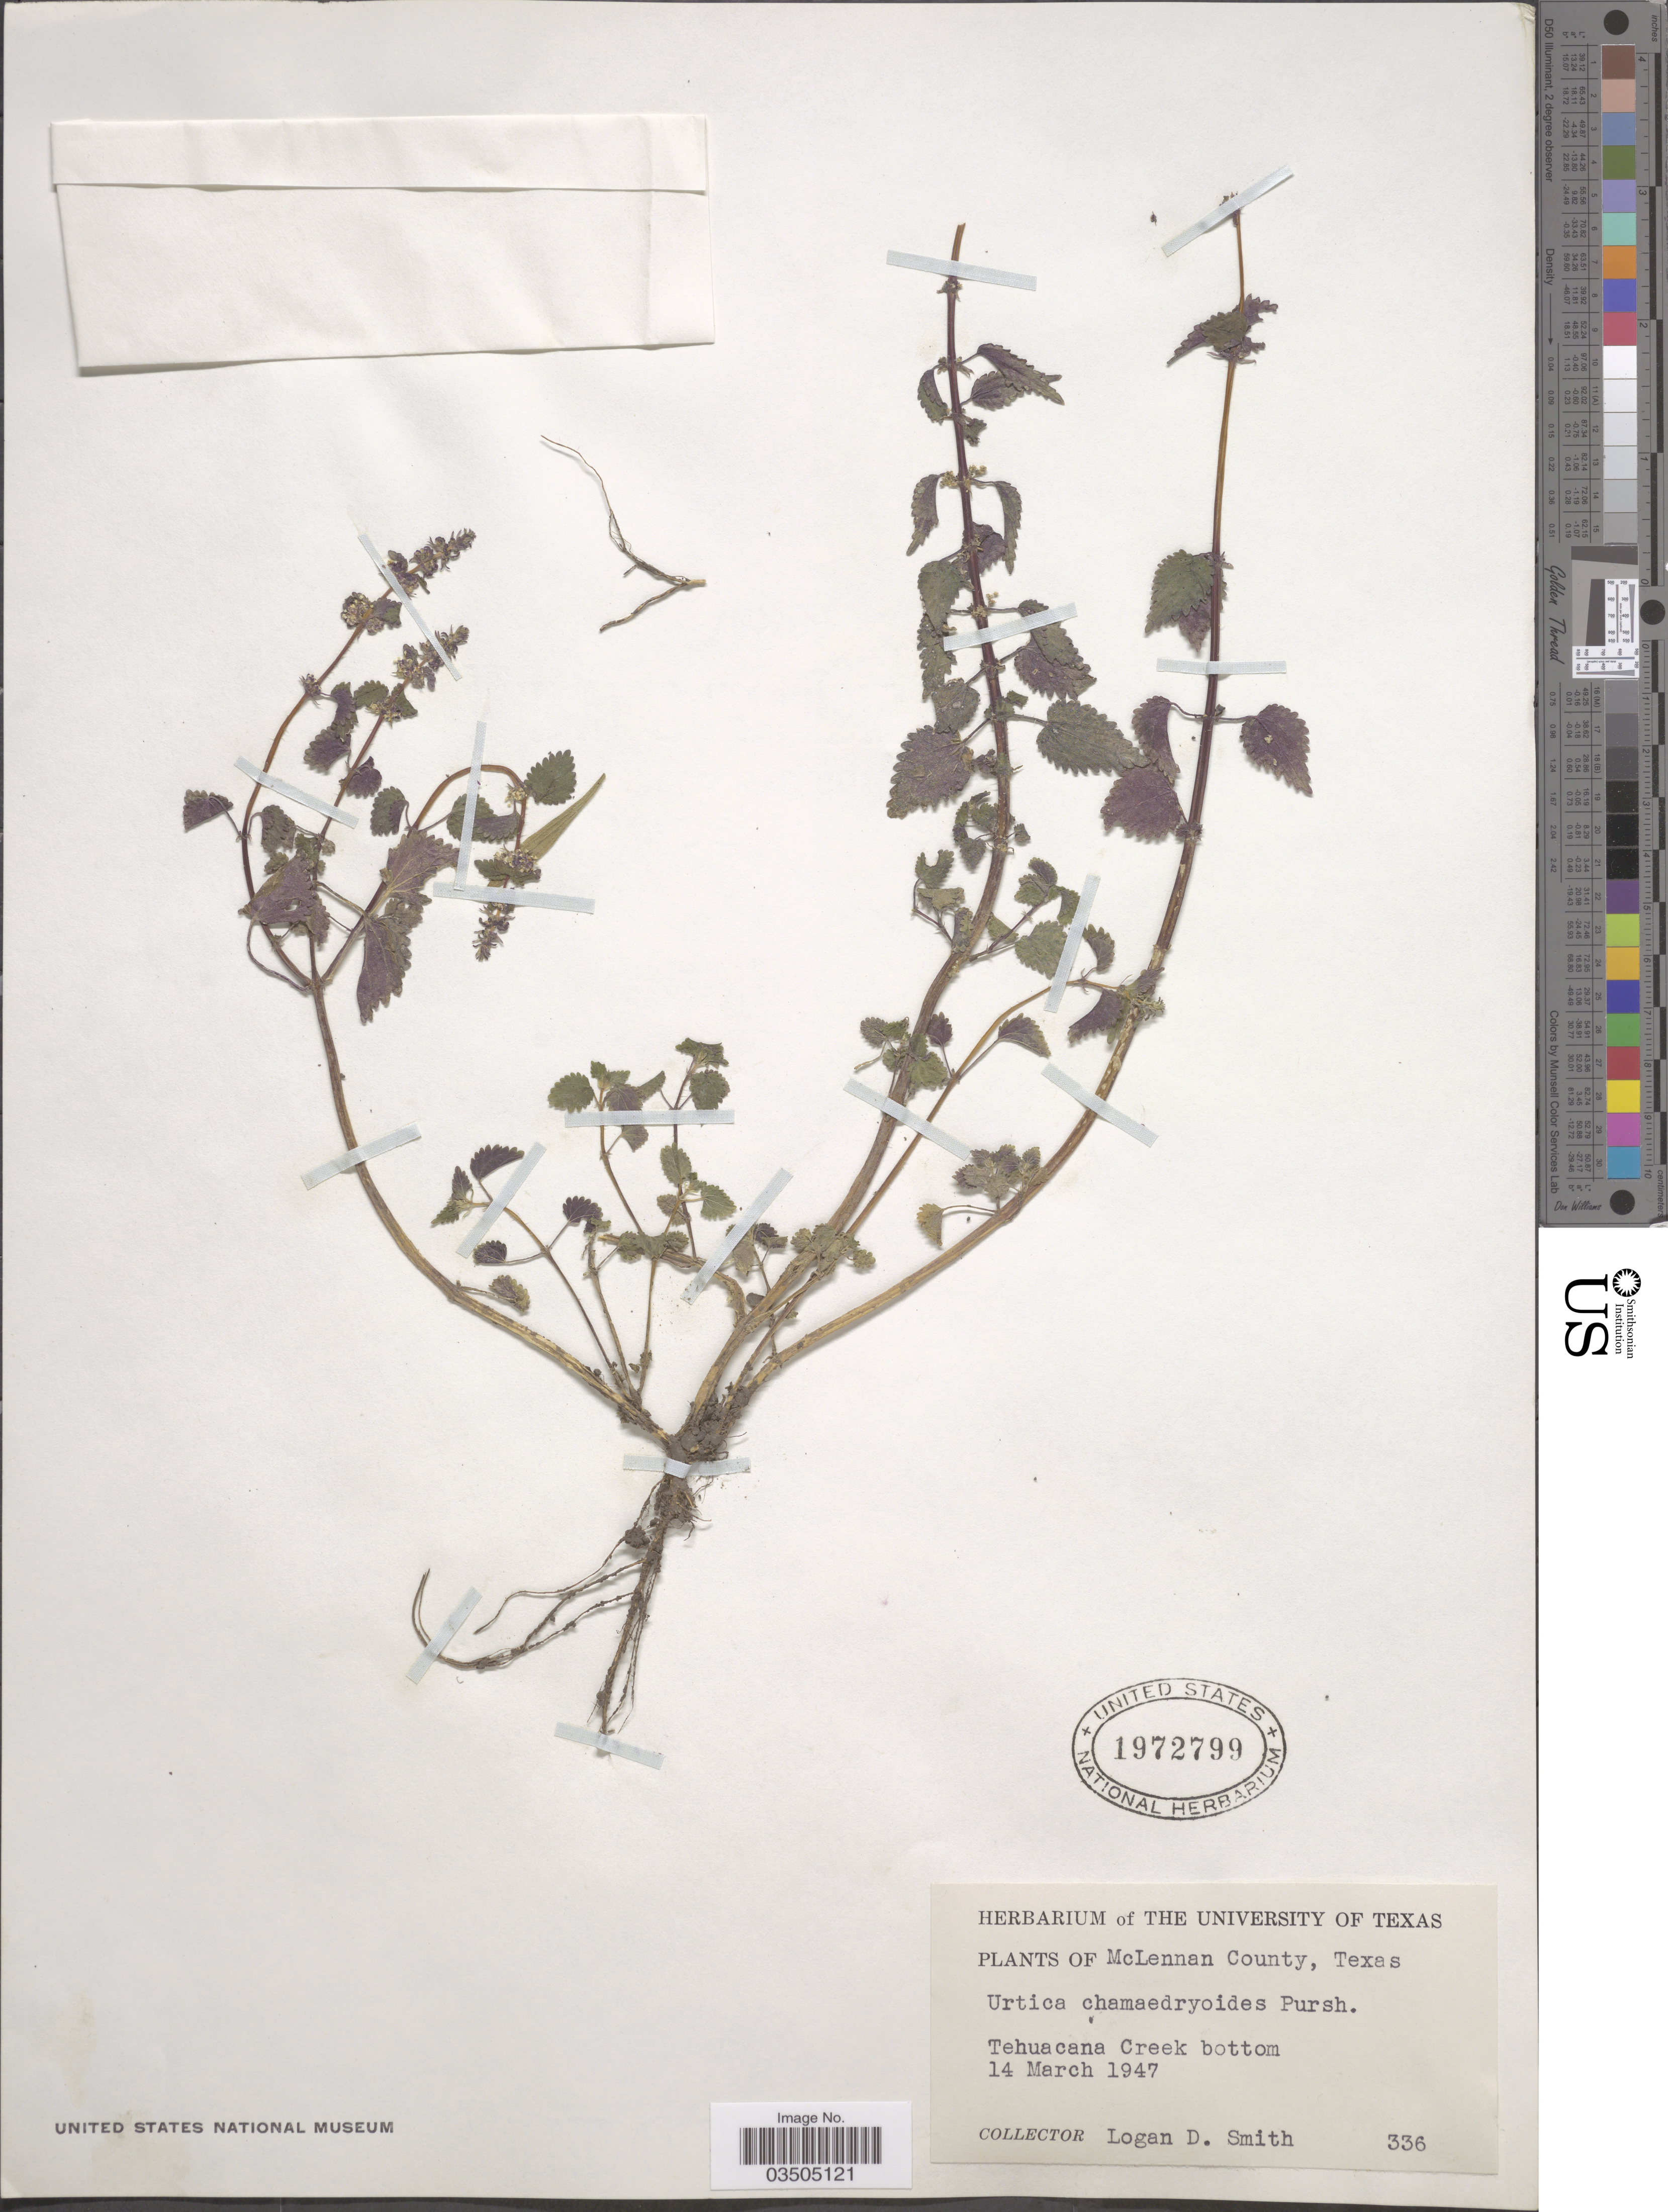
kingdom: Plantae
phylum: Tracheophyta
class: Magnoliopsida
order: Rosales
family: Urticaceae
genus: Urtica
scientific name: Urtica chamaedryoides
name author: Pursh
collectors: L. Smith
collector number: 336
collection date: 1947-03-14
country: United States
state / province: Texas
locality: McLennan County. Tehuacana Creek bottom.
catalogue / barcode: US 1972799